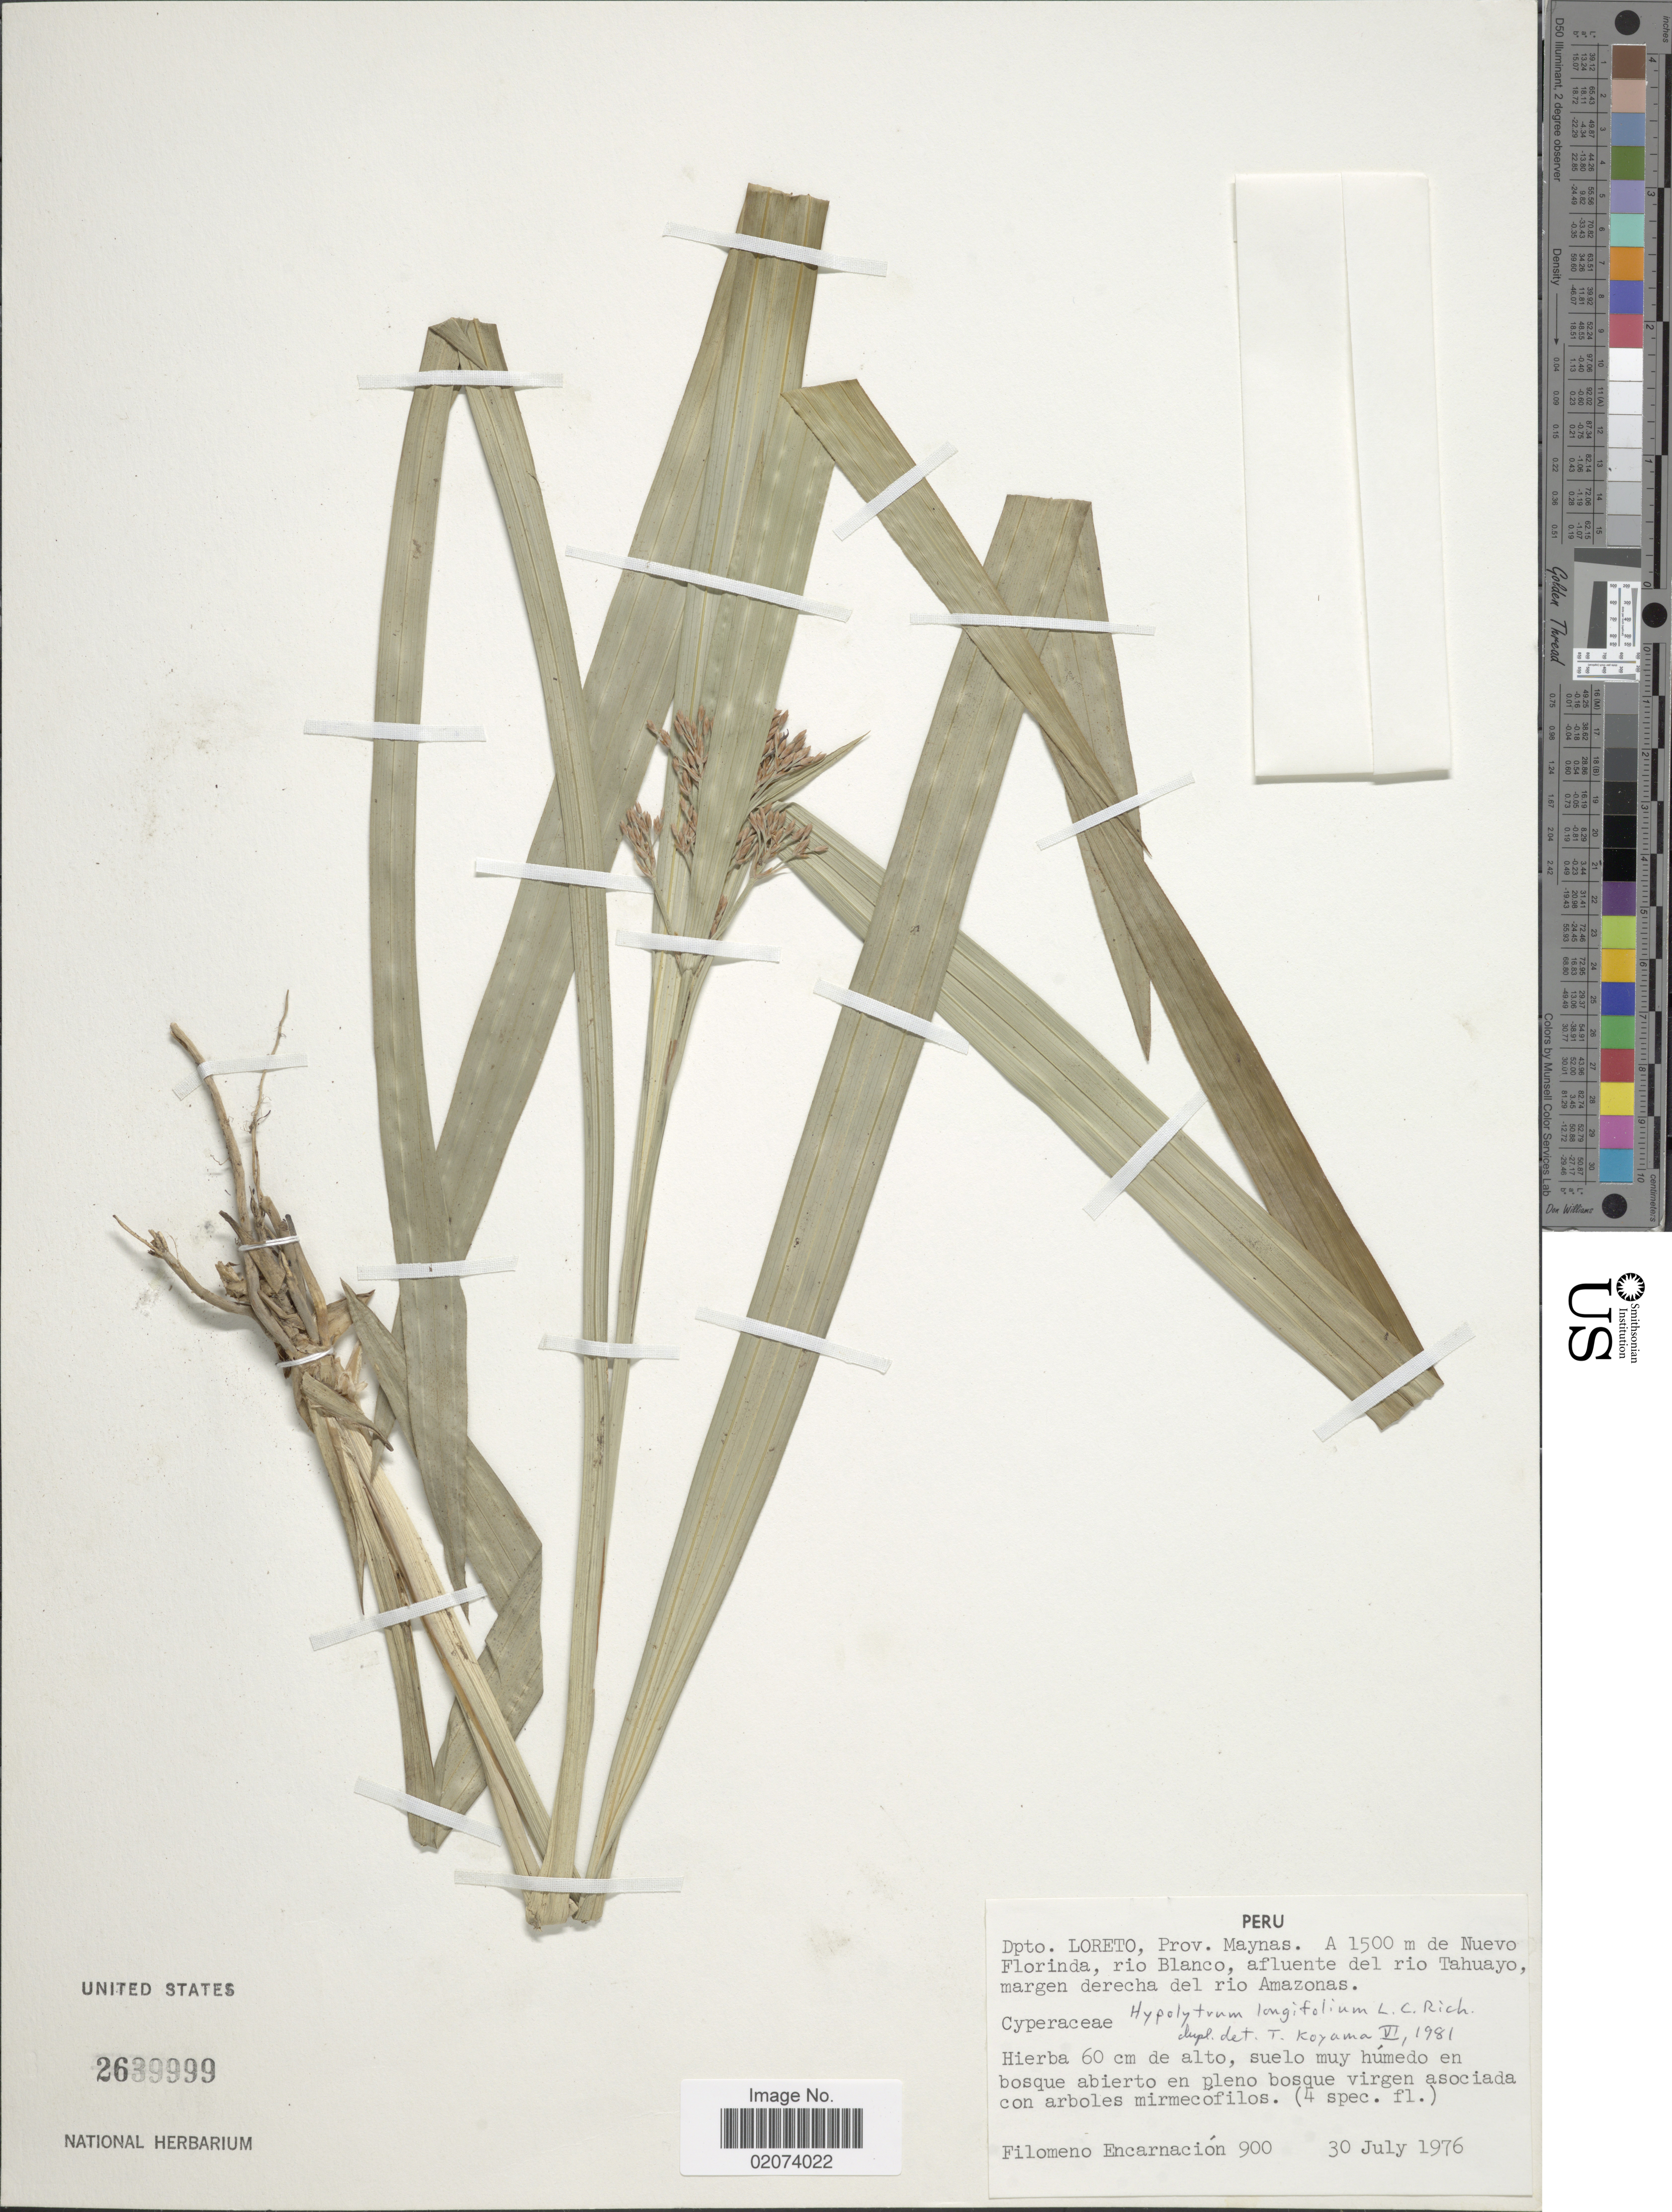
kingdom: Plantae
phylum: Tracheophyta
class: Liliopsida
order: Poales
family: Cyperaceae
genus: Hypolytrum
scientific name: Hypolytrum longifolium subsp. longifolium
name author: (Rich.) Nees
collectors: F. Encarnación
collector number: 900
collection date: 1976-07-30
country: Peru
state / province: Loreto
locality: Prov. Maynas, Nuevo Florinda, Rio Blanco, afluente del Rio Tahuayo, margen derecha del rio Amazonas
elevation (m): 1500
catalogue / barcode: US 2639999